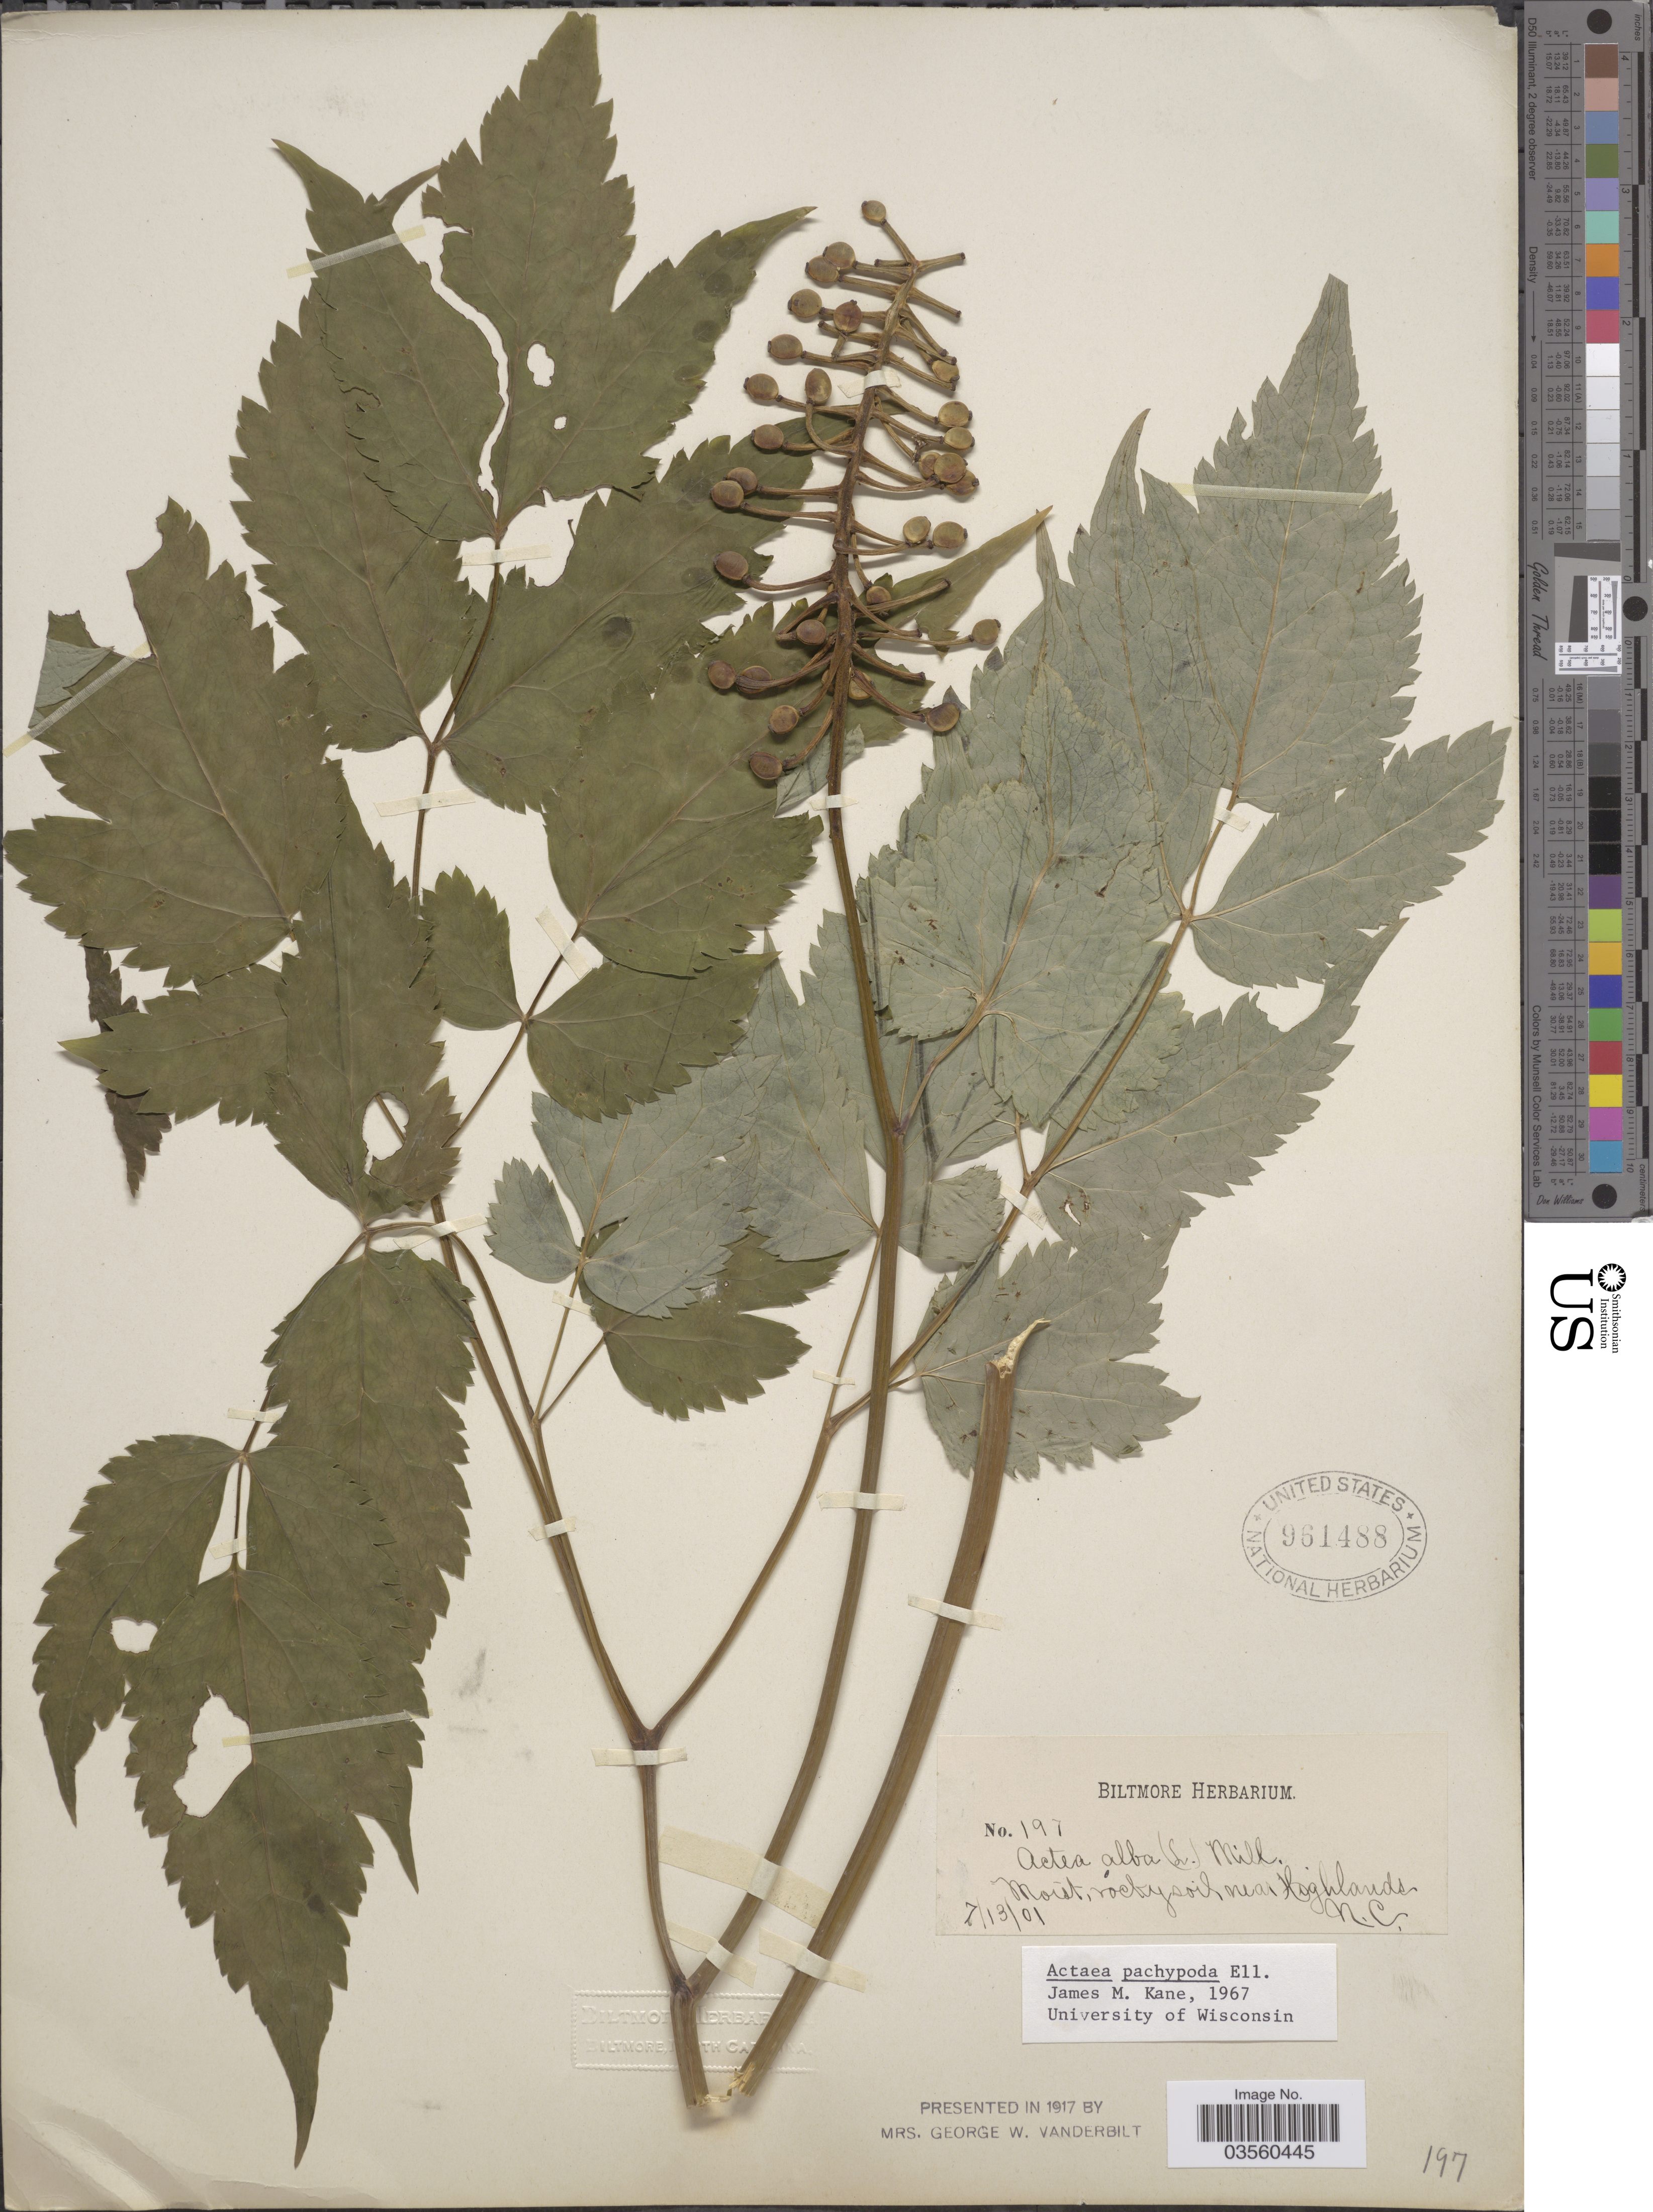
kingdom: Plantae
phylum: Tracheophyta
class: Magnoliopsida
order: Ranunculales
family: Ranunculaceae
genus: Actaea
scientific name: Actaea pachypoda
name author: Elliott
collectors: ex herb. Biltmore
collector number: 197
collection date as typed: Transcribed d/m/y: 13/7/1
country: United States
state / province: North Carolina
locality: Near Highlands.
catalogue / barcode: US 961488